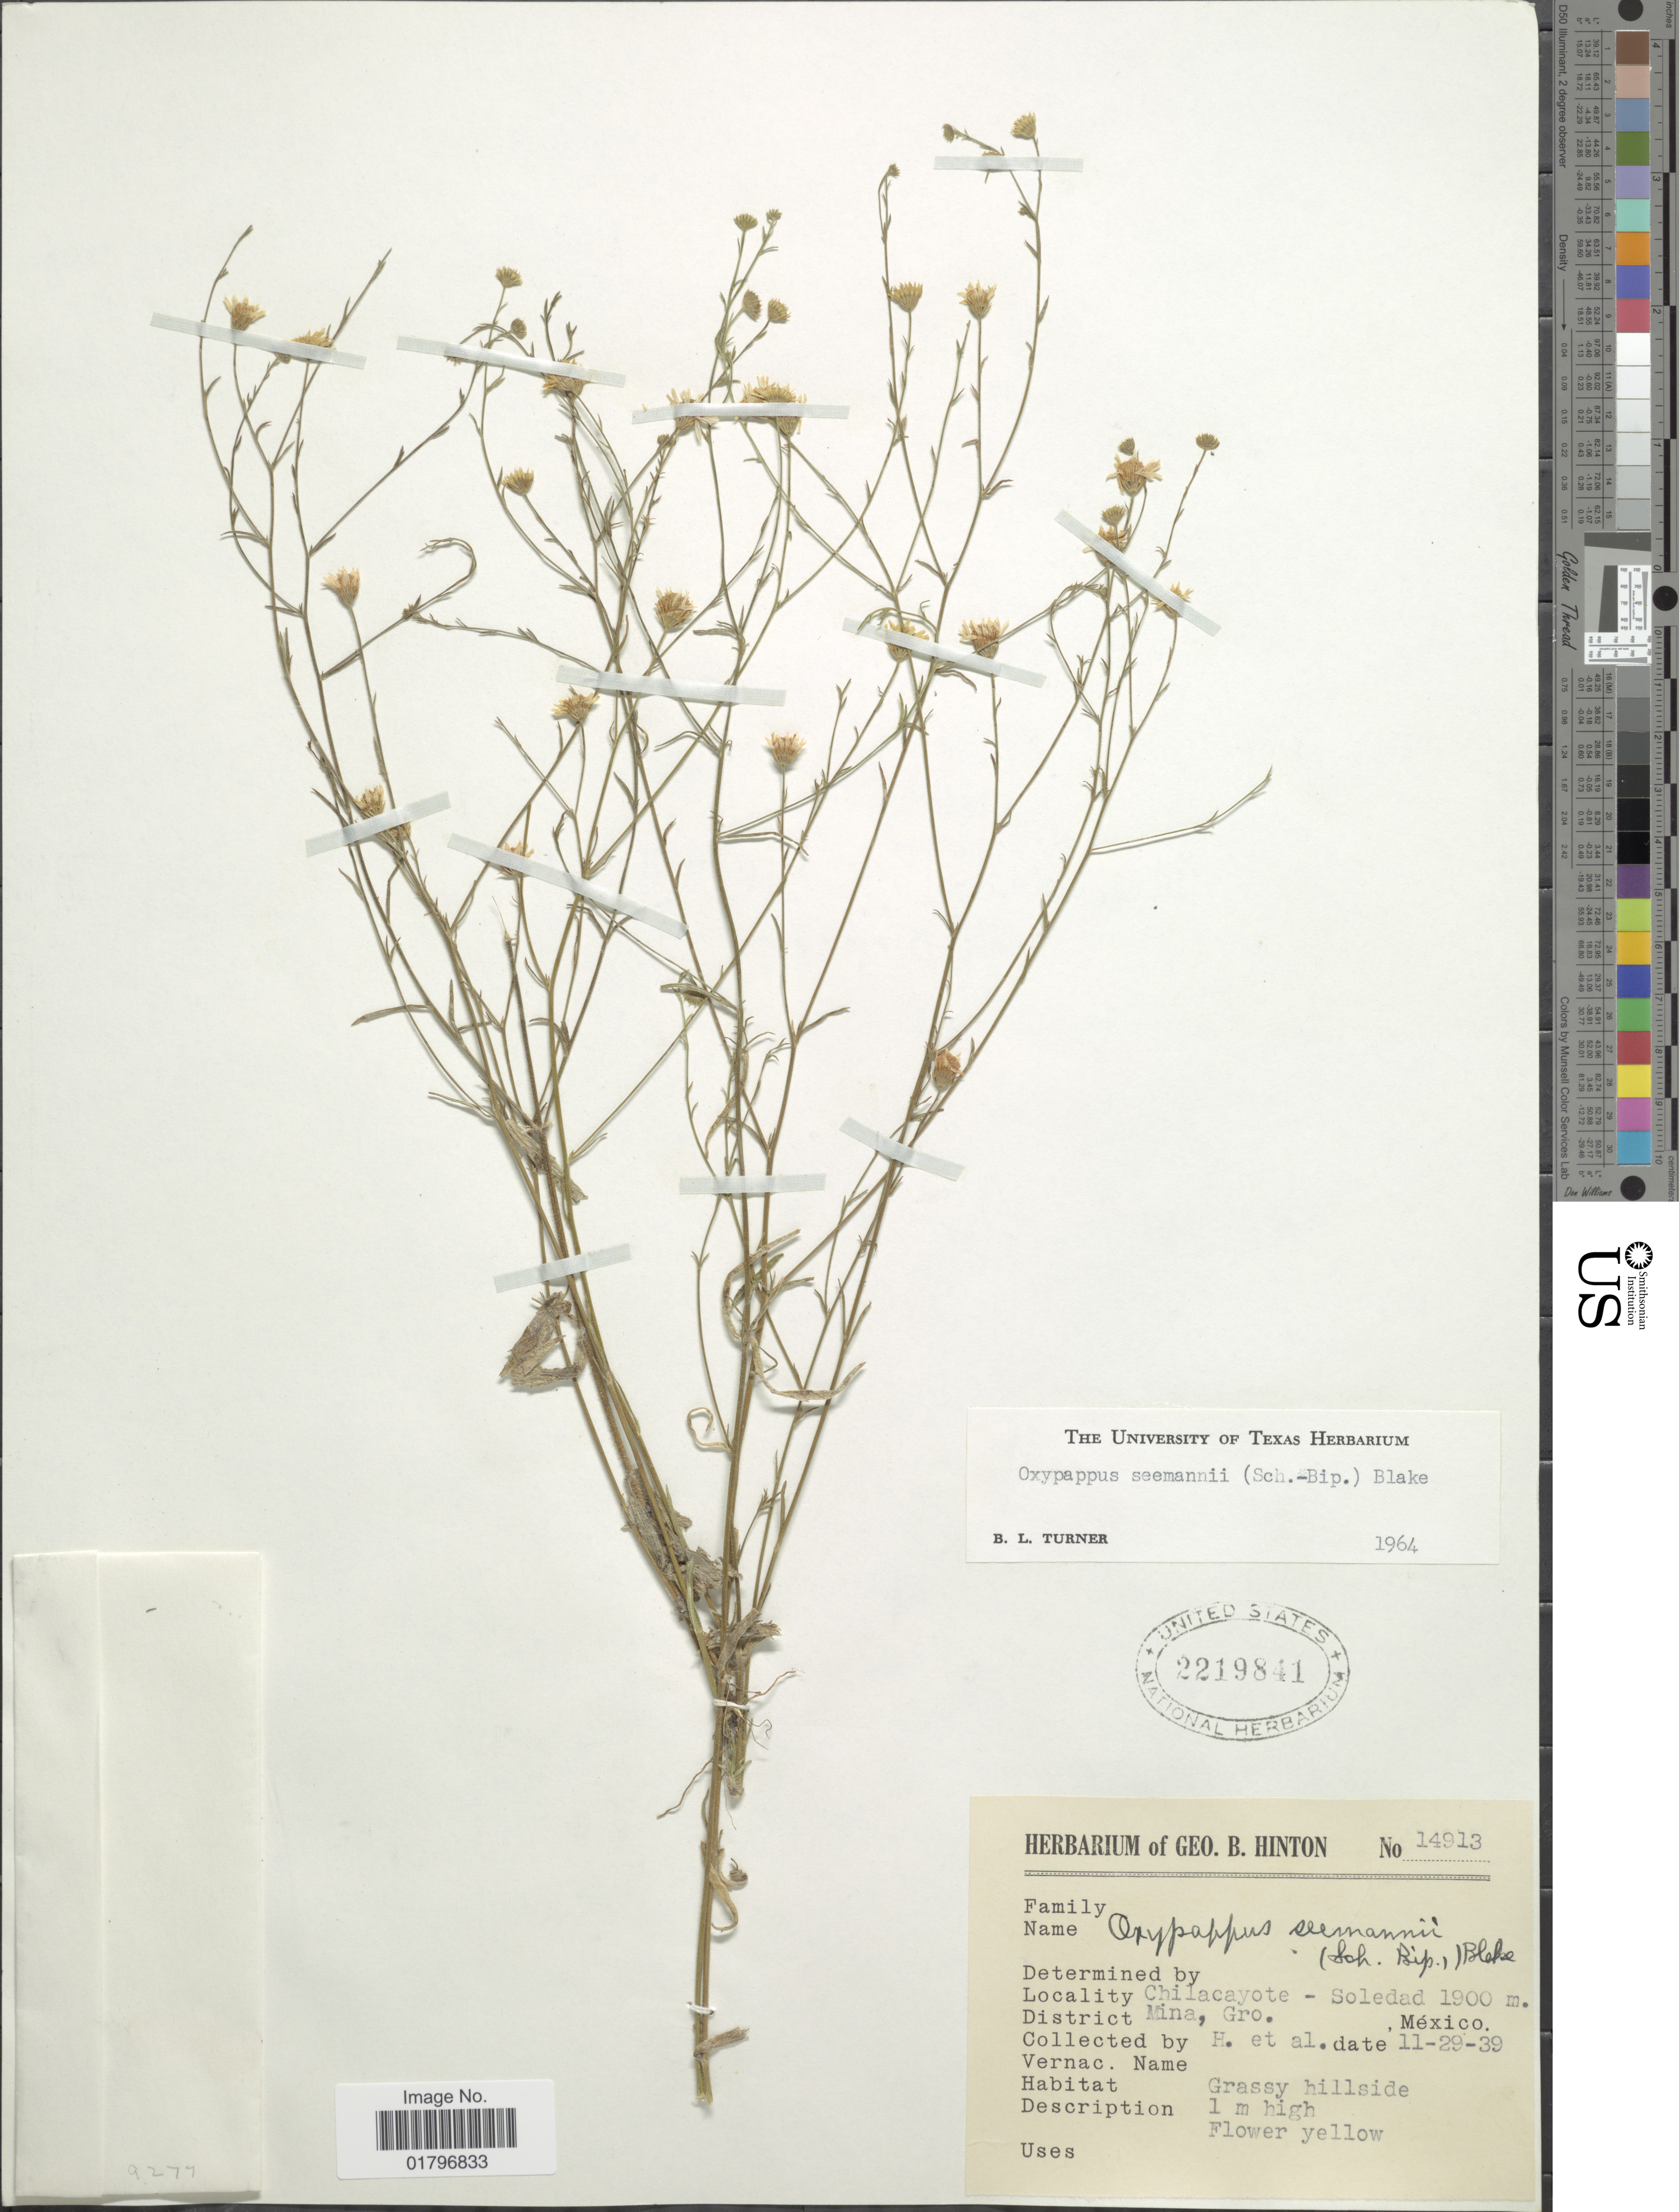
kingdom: Plantae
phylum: Tracheophyta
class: Magnoliopsida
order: Asterales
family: Asteraceae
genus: Oxypappus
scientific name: Oxypappus seemannii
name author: (Sch. Bip.) B.L. Turner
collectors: G. B. Hinton & et al.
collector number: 14913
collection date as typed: Transcribed d/m/y: 29/11/39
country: Mexico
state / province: Guerrero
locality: Chilacayote - Soledad. District, Mina, Gro., México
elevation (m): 1900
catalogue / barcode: US 2219841